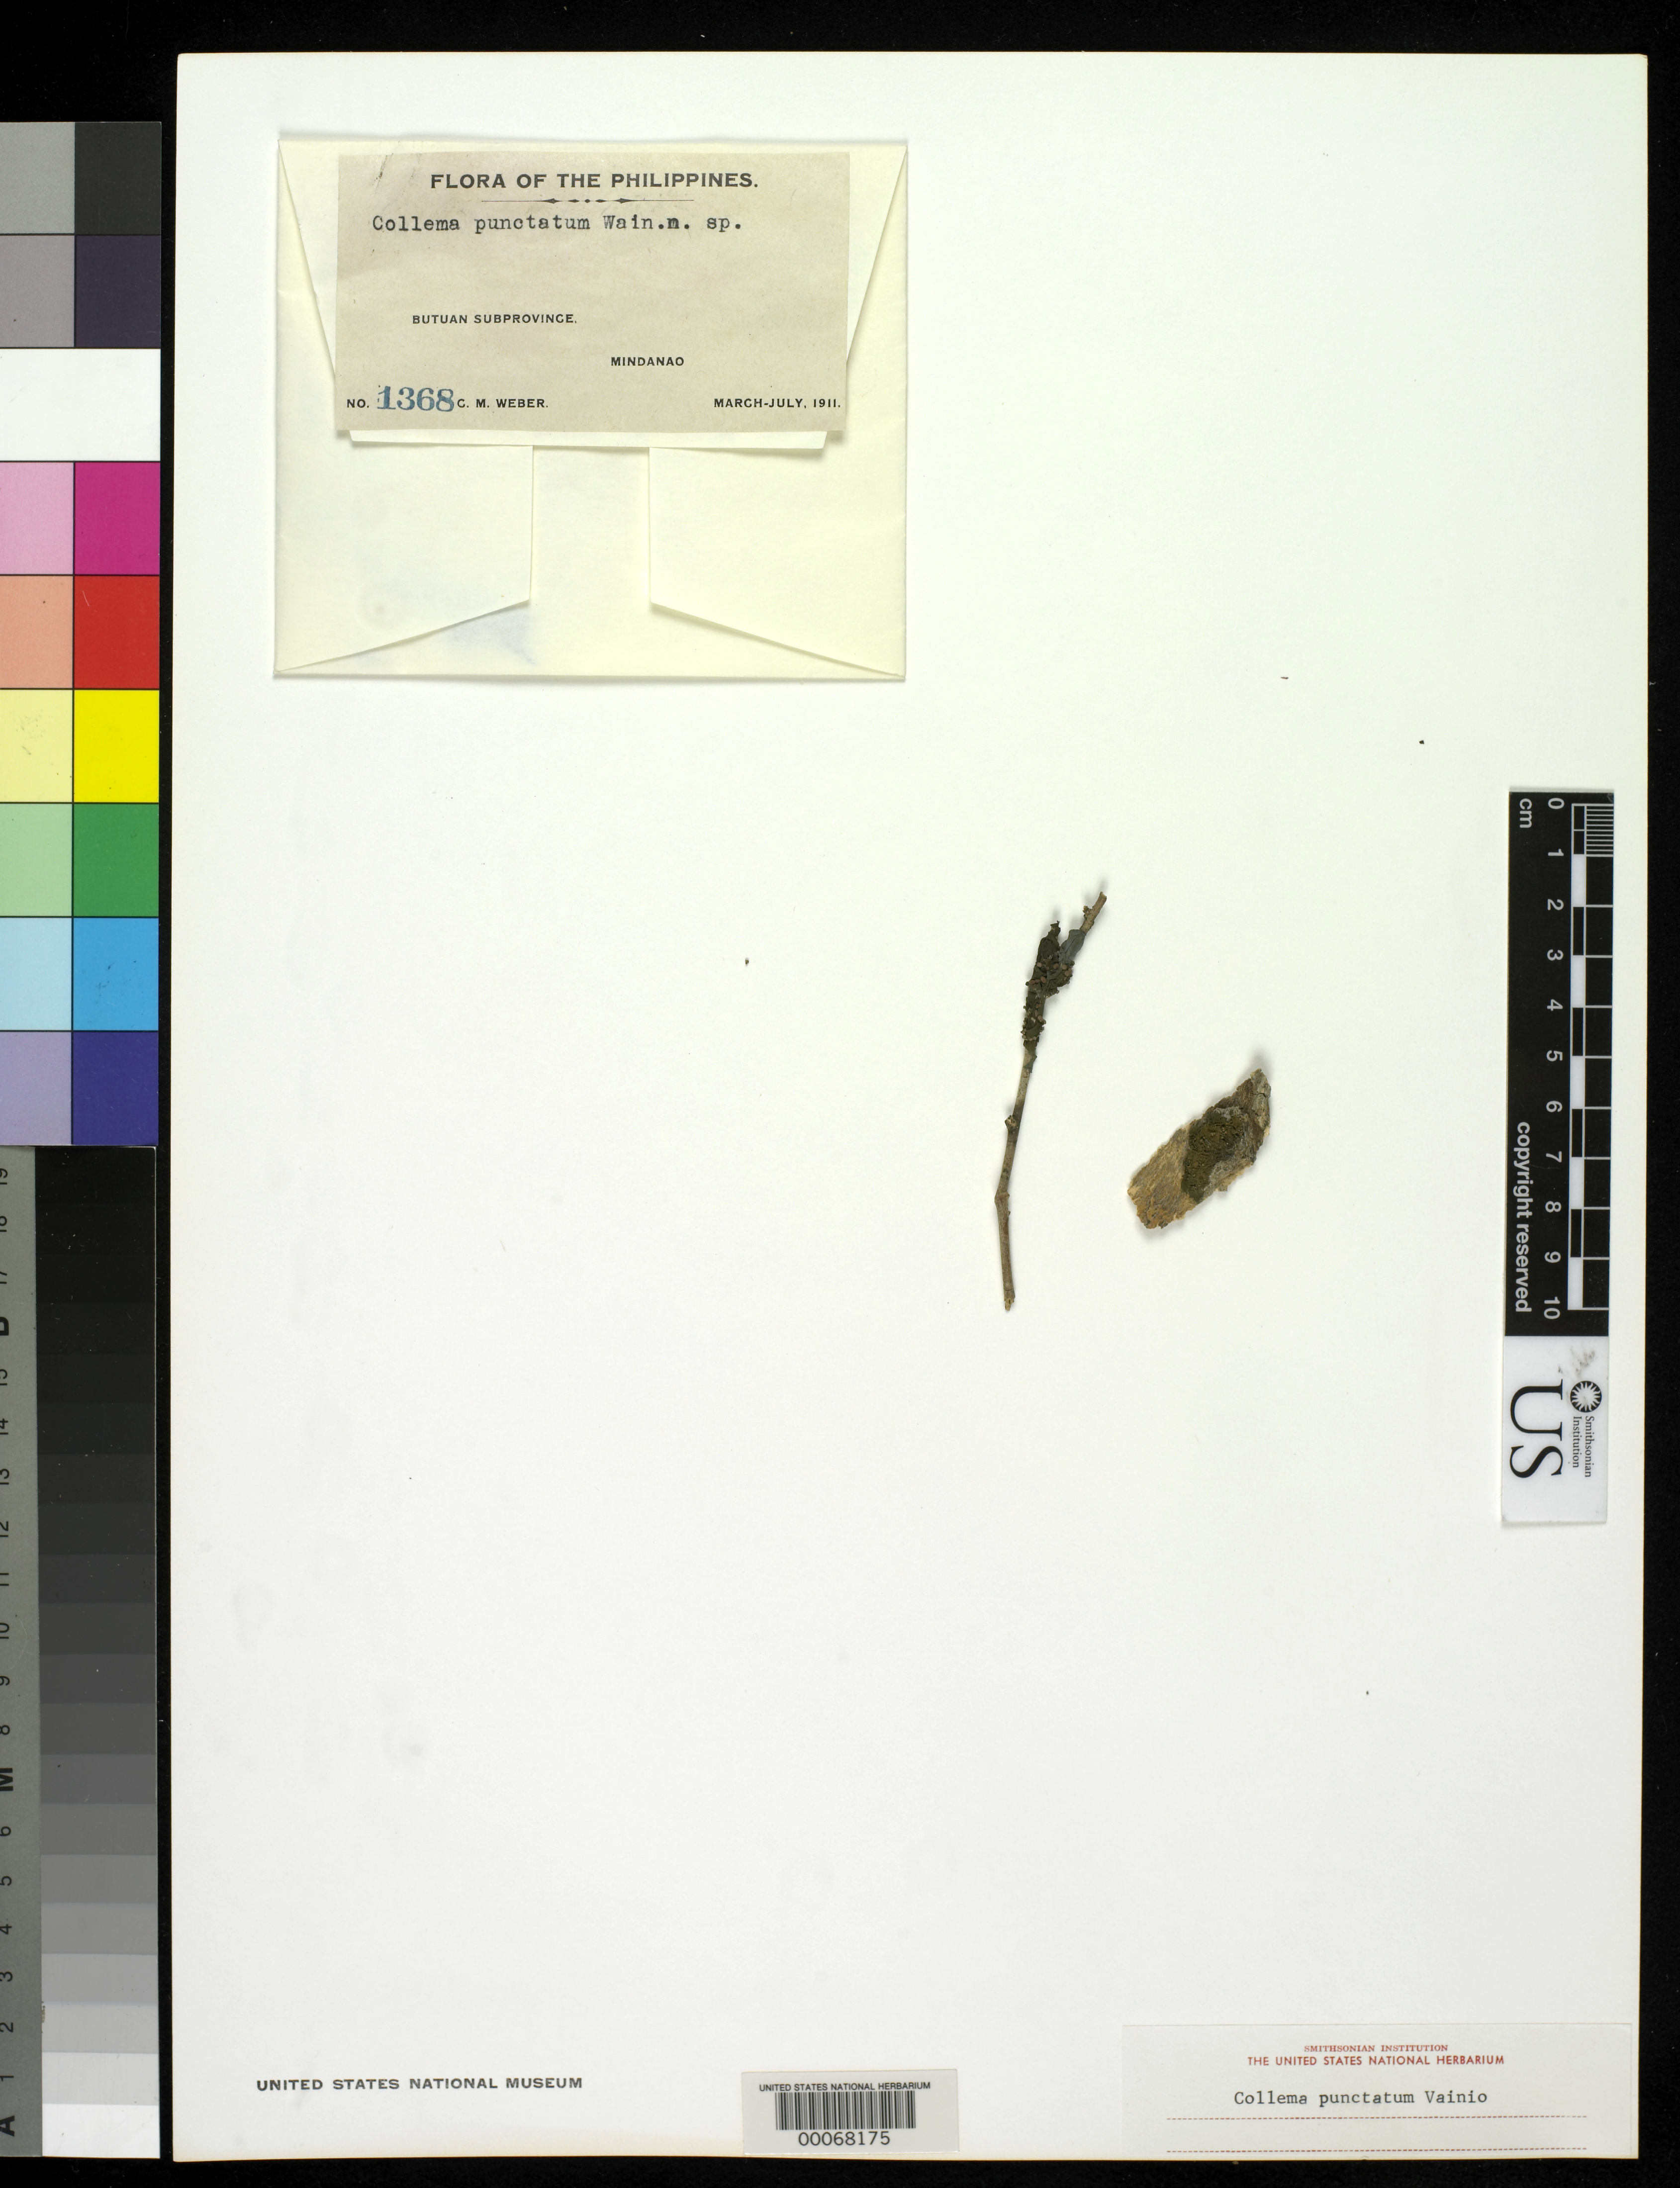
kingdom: Fungi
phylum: Ascomycota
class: Lecanoromycetes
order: Peltigerales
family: Collemataceae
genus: Collema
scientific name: Collema punctatum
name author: Vain.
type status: Isosyntype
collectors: C. M. Weber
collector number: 1368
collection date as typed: Mar 1911 to -- Jul 1911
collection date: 1911-03/1911-07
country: Philippines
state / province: Caraga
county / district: Agusan del Norte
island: Mindanao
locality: Butuan.